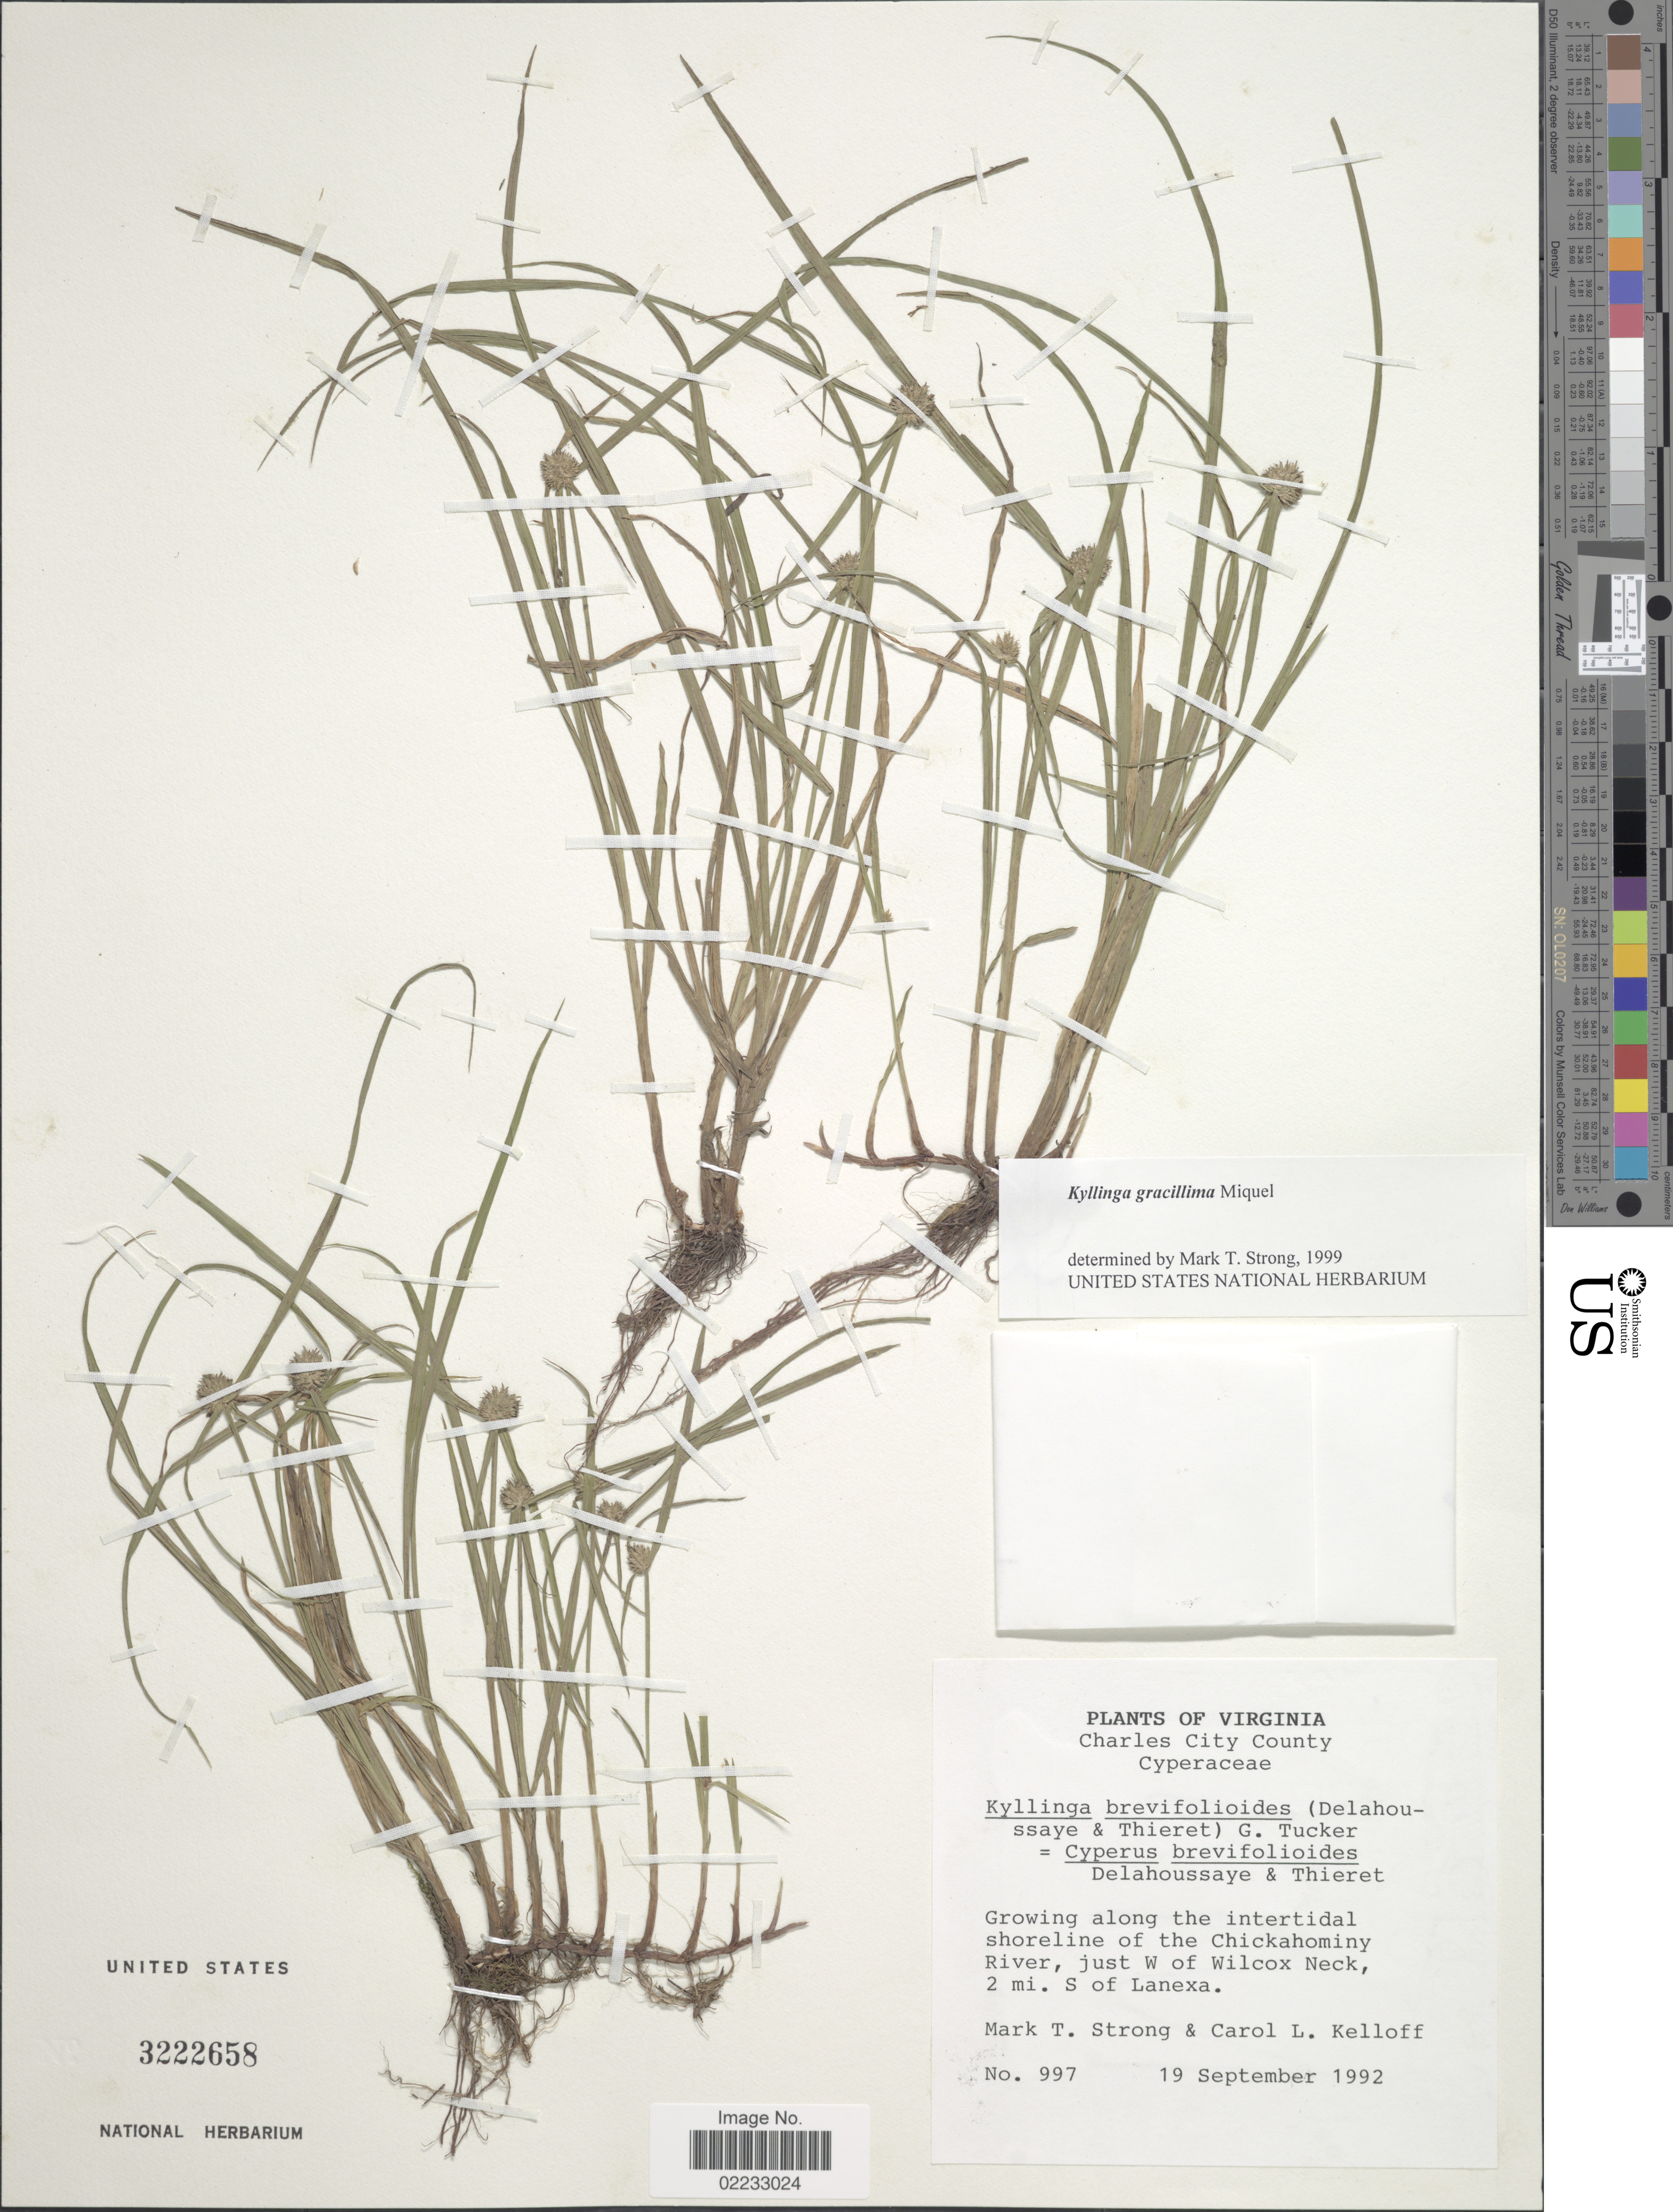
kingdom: Plantae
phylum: Tracheophyta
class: Liliopsida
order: Poales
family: Cyperaceae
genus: Cyperus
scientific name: Cyperus brevifolioides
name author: Thieret & Delahouss.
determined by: Strong, M. T., (US), Smithsonian Institution - National Museum of Natural History (UNITED STATES)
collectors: M. T. Strong & C. L. Kelloff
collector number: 997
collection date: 1992-09-19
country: United States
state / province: Virginia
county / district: Charles City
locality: Charles City County, intertidal shoreline of the Chickahominy River just W of Wilcox Neck, 2 mi. S of Lanexa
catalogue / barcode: US 3222658